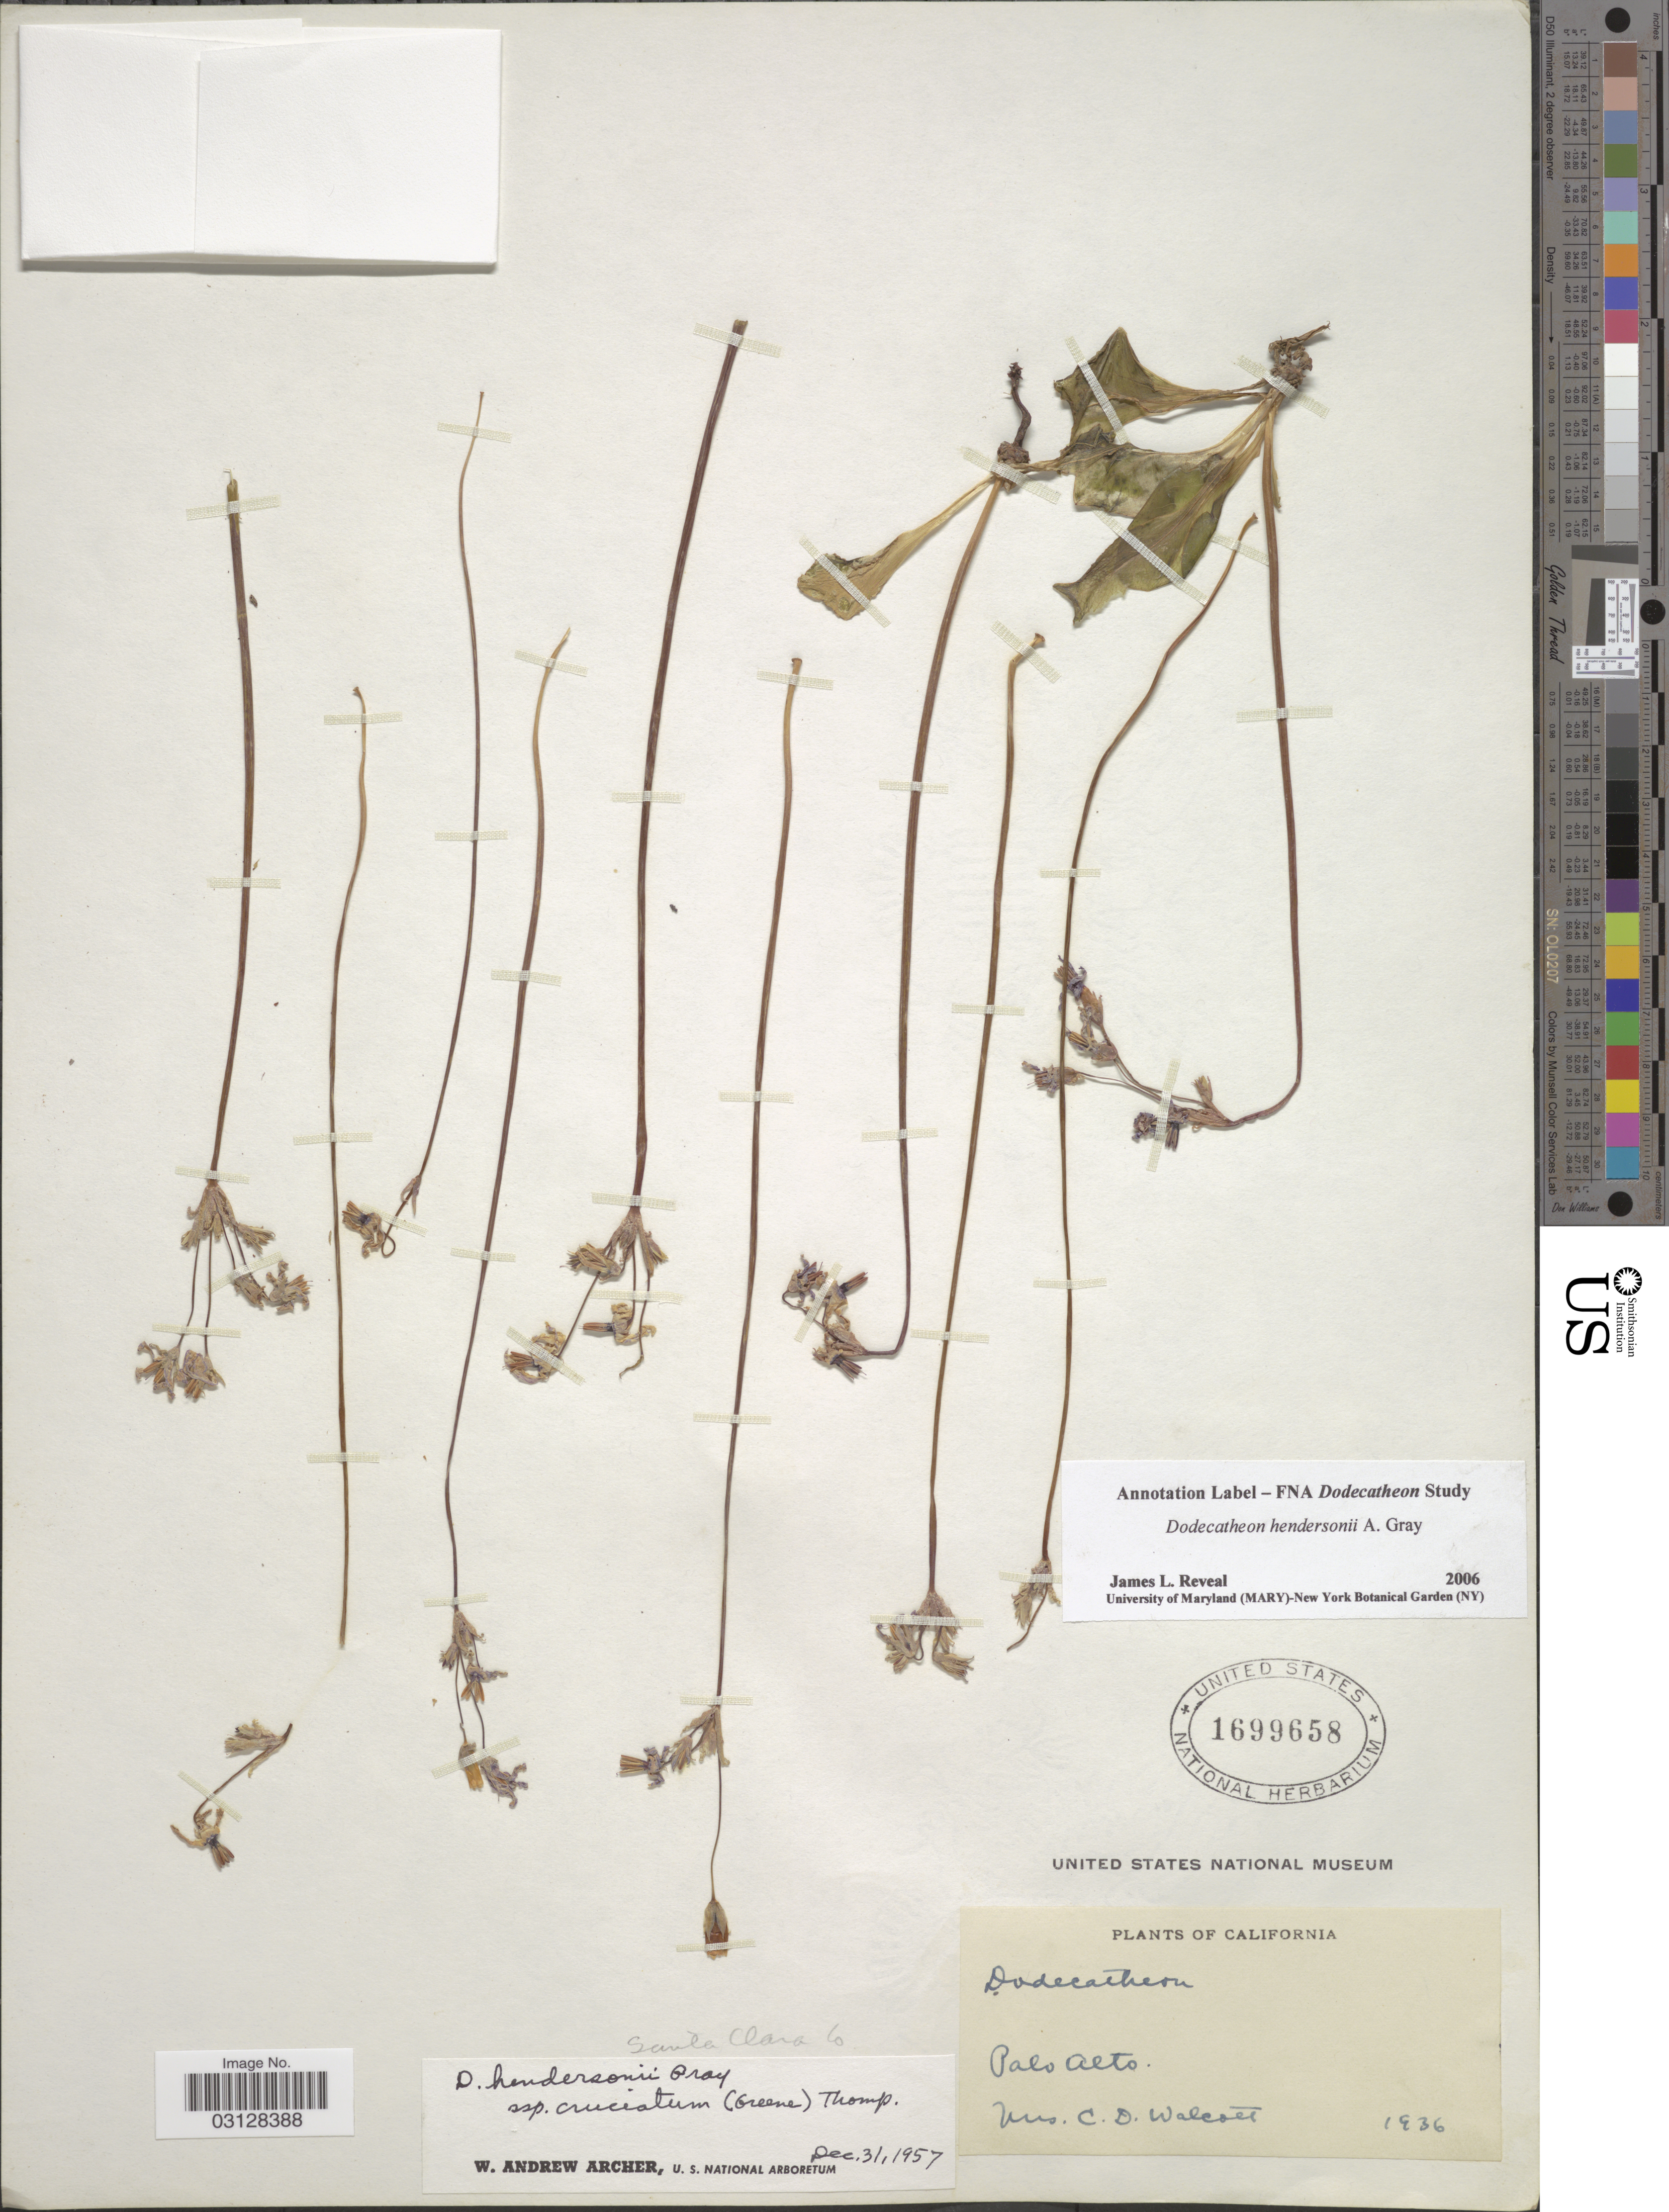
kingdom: Plantae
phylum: Tracheophyta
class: Magnoliopsida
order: Ericales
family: Primulaceae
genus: Dodecatheon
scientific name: Dodecatheon hendersonii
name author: A. Gray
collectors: C. Walcott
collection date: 1936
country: United States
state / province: California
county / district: Santa Clara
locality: Palo Alto. San Clara Co.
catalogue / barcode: US 1699658